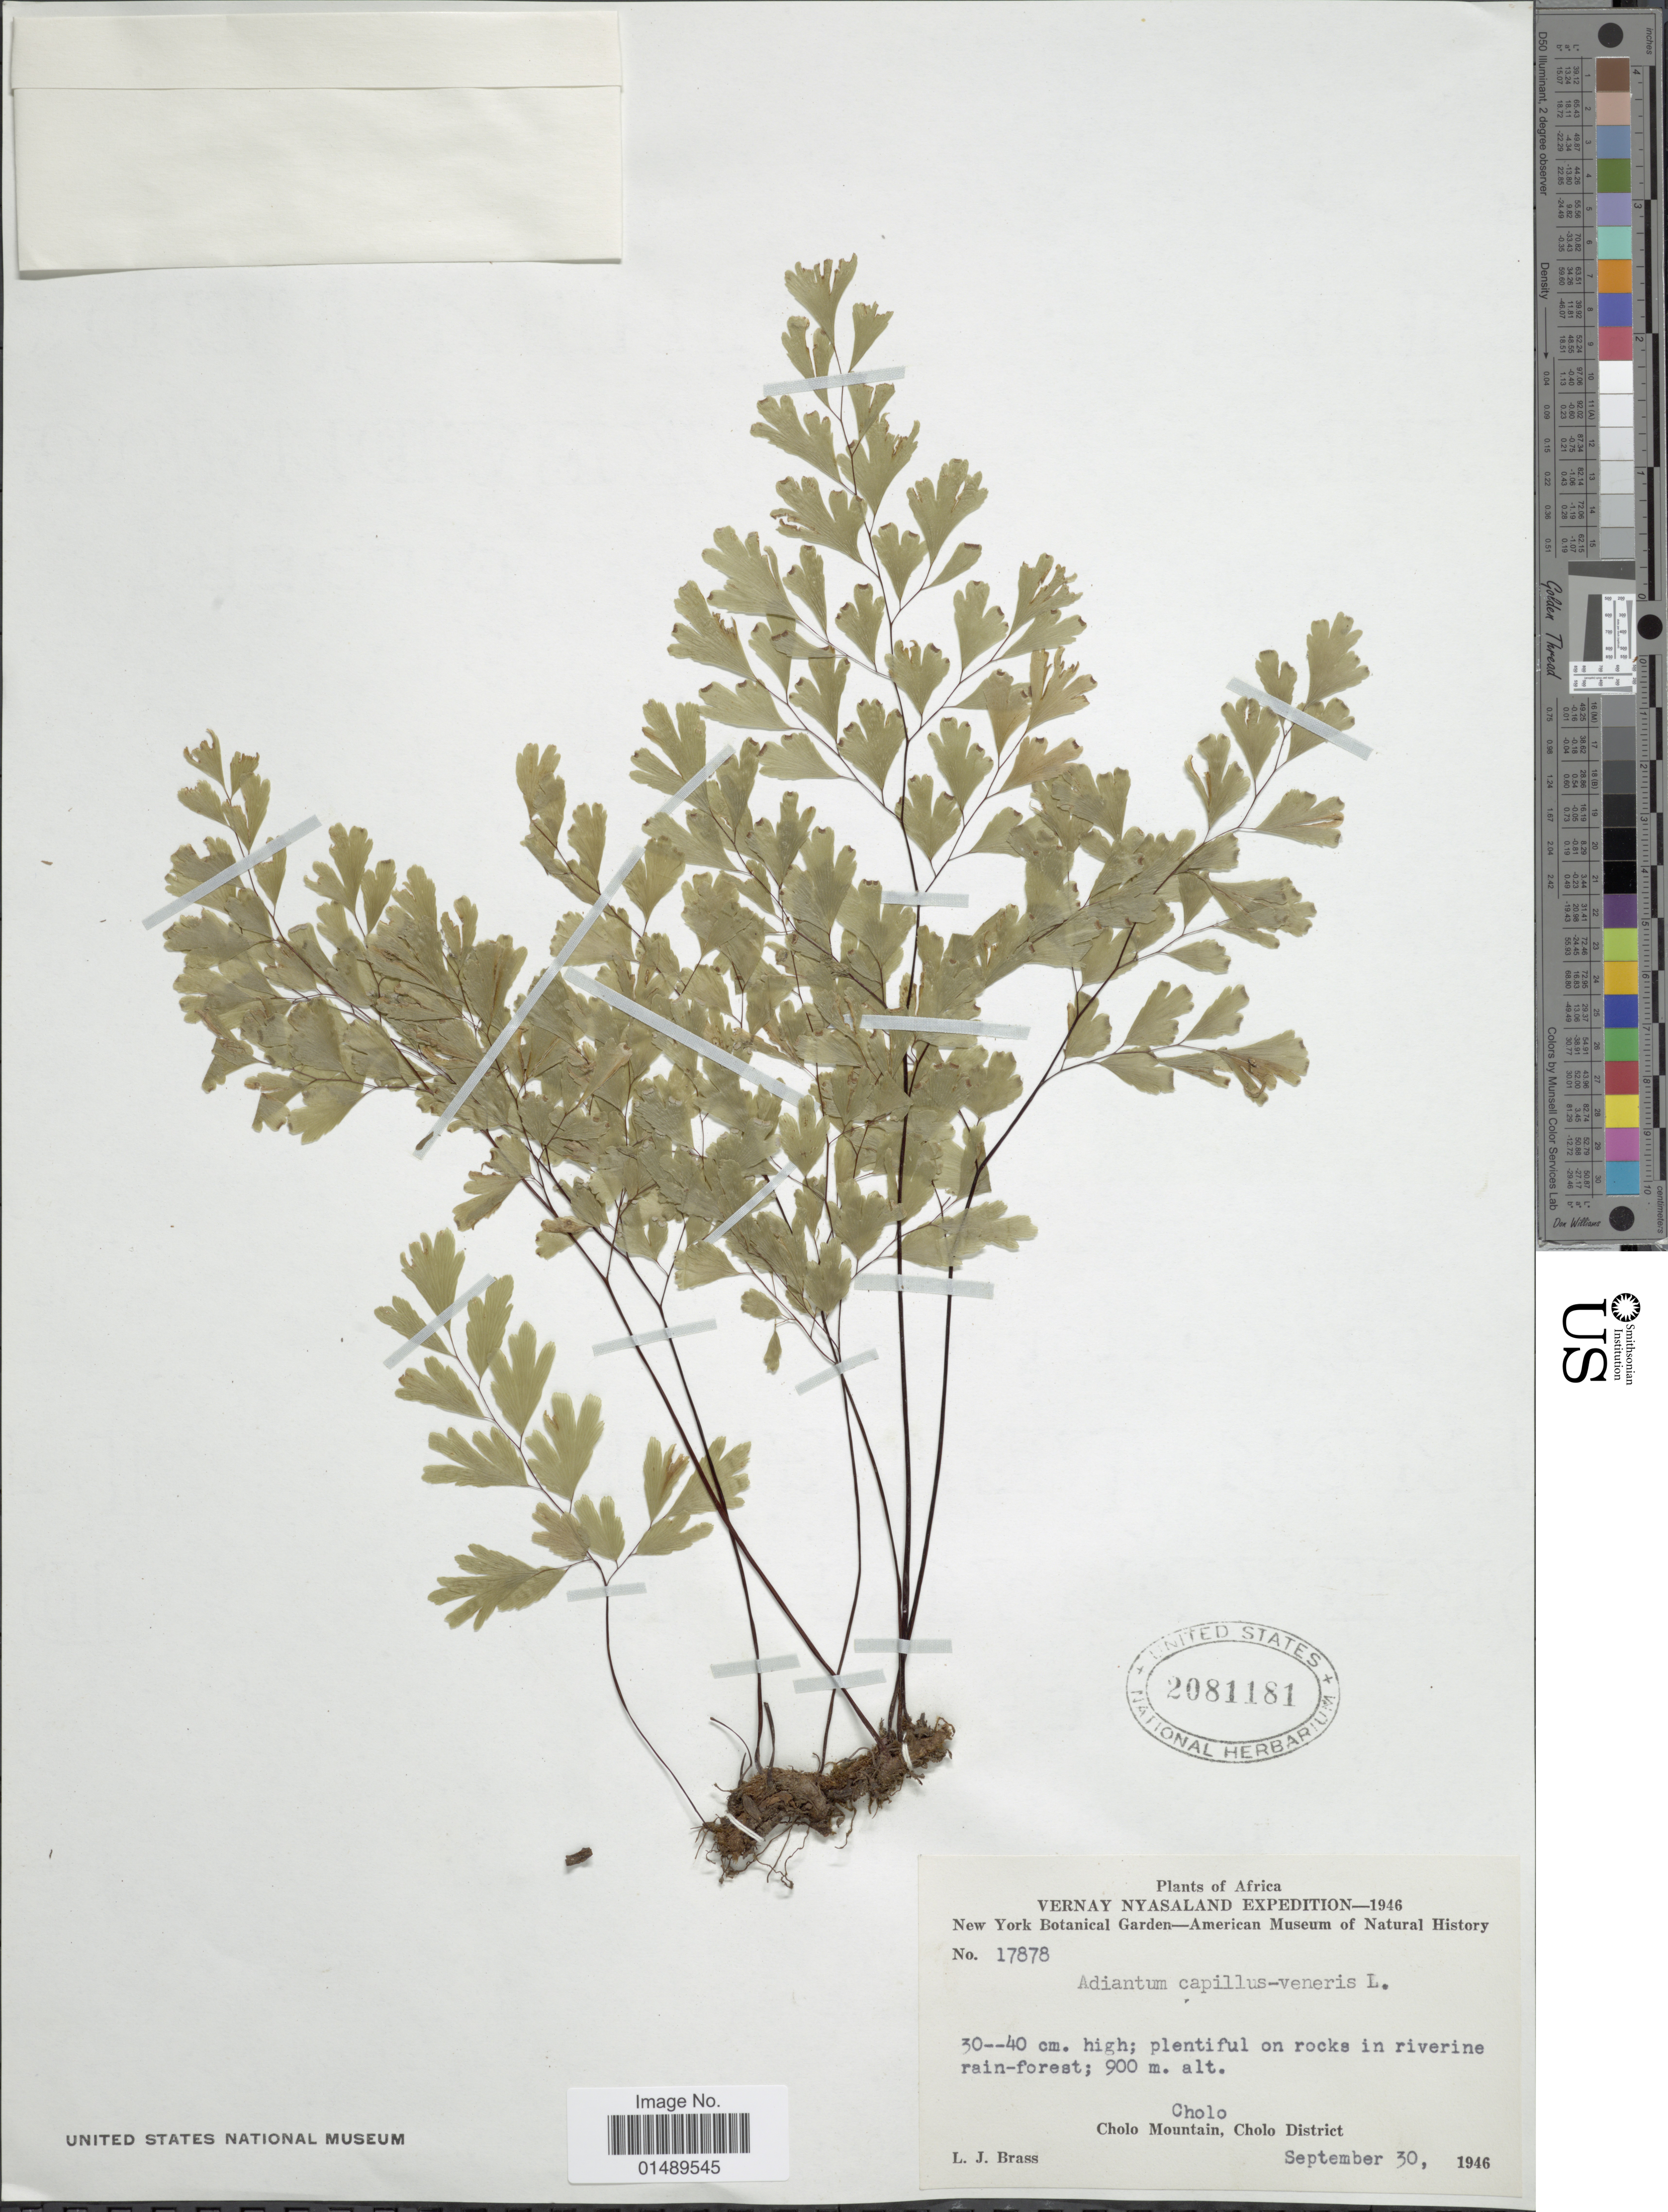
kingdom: Plantae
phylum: Tracheophyta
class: Polypodiopsida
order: Polypodiales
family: Pteridaceae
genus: Adiantum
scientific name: Adiantum capillus-veneris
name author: L.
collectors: L. J. Brass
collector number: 17878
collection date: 1946-09-30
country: Malawi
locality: Vernay Nyasaland, Cholo, Cholo Mountain, Cholo District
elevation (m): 900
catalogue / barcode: US 2081181